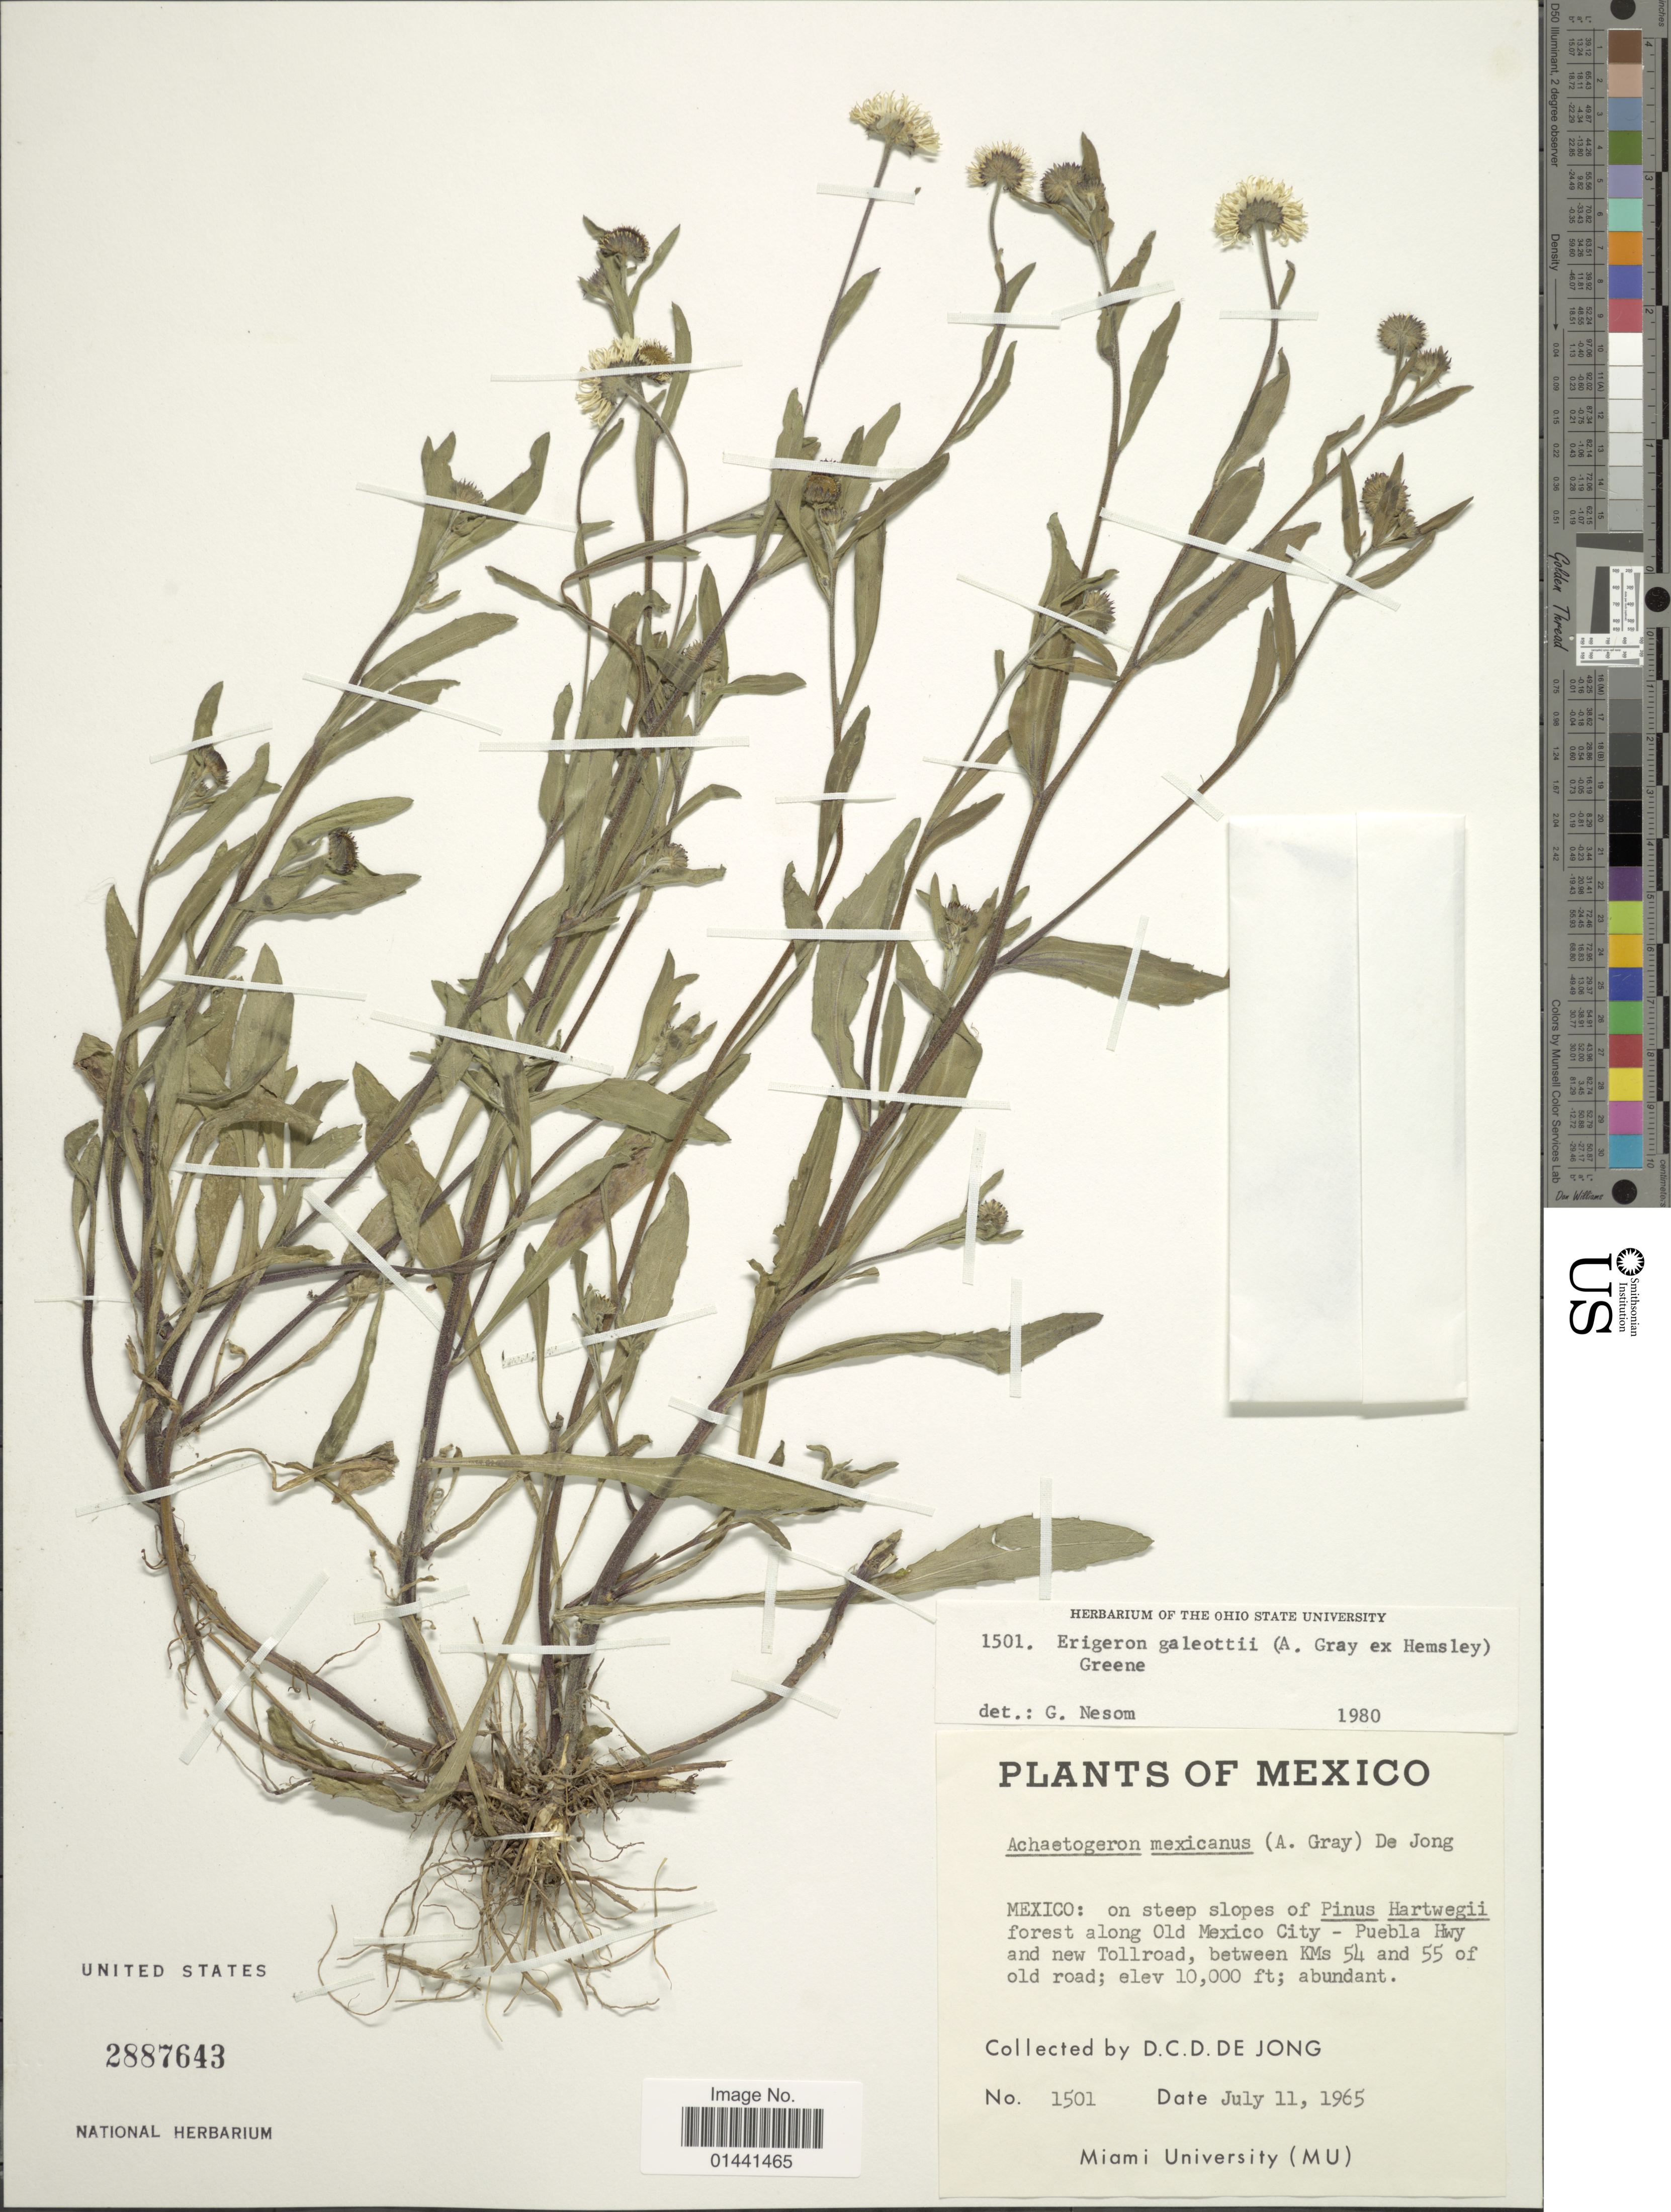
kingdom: Plantae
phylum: Tracheophyta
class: Magnoliopsida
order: Asterales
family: Asteraceae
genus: Erigeron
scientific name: Erigeron galeottii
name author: (A. Gray ex Hemsl.) Greene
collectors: D. De Jong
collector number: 1501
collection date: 1965-07-11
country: Mexico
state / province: México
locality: On steep slopes of Pinus Hartweggi forest along Old Mexico City, Puebla Hwy and new Tollroad, between Kms 54 and 55 of old road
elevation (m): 3048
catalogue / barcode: US 2887643